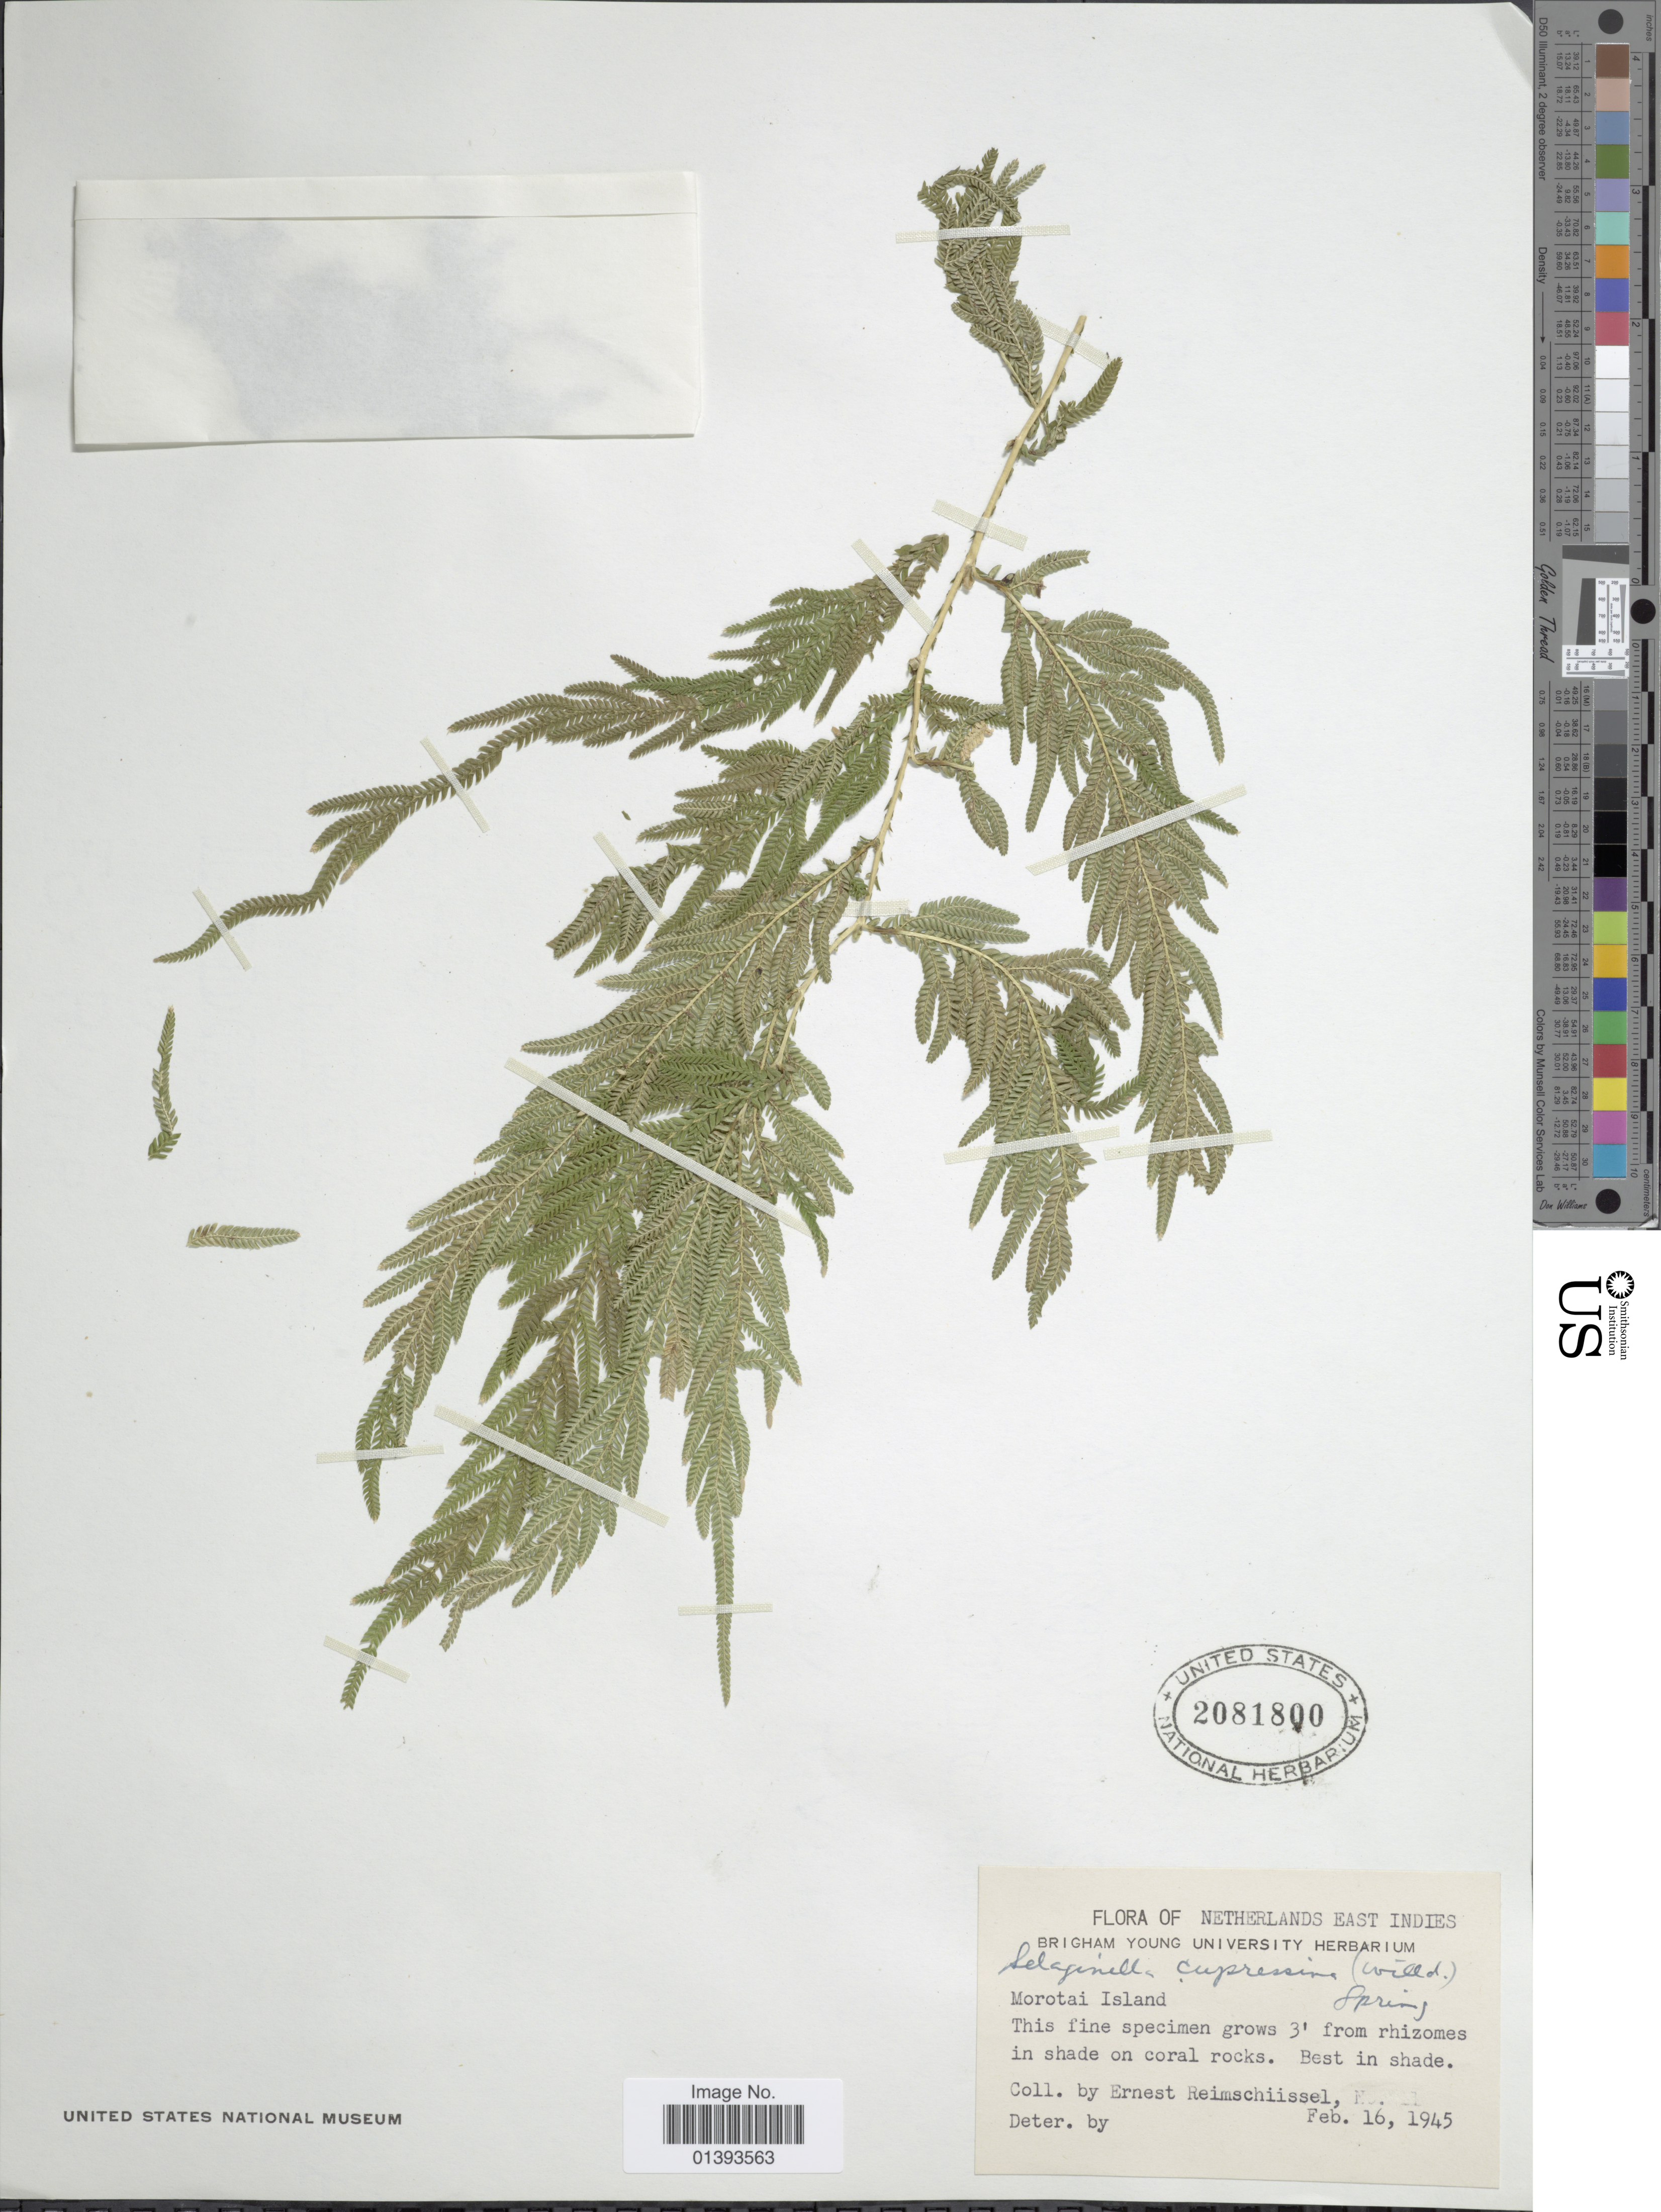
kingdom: Plantae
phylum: Tracheophyta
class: Lycopodiopsida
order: Selaginellales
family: Selaginellaceae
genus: Selaginella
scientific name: Selaginella cupressina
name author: (Willd.) Spring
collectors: E. Reimschiissel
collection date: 1945-02-16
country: Indonesia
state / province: Maluku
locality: Netherlands East Indies, Morotai Island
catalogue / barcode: US 2081800